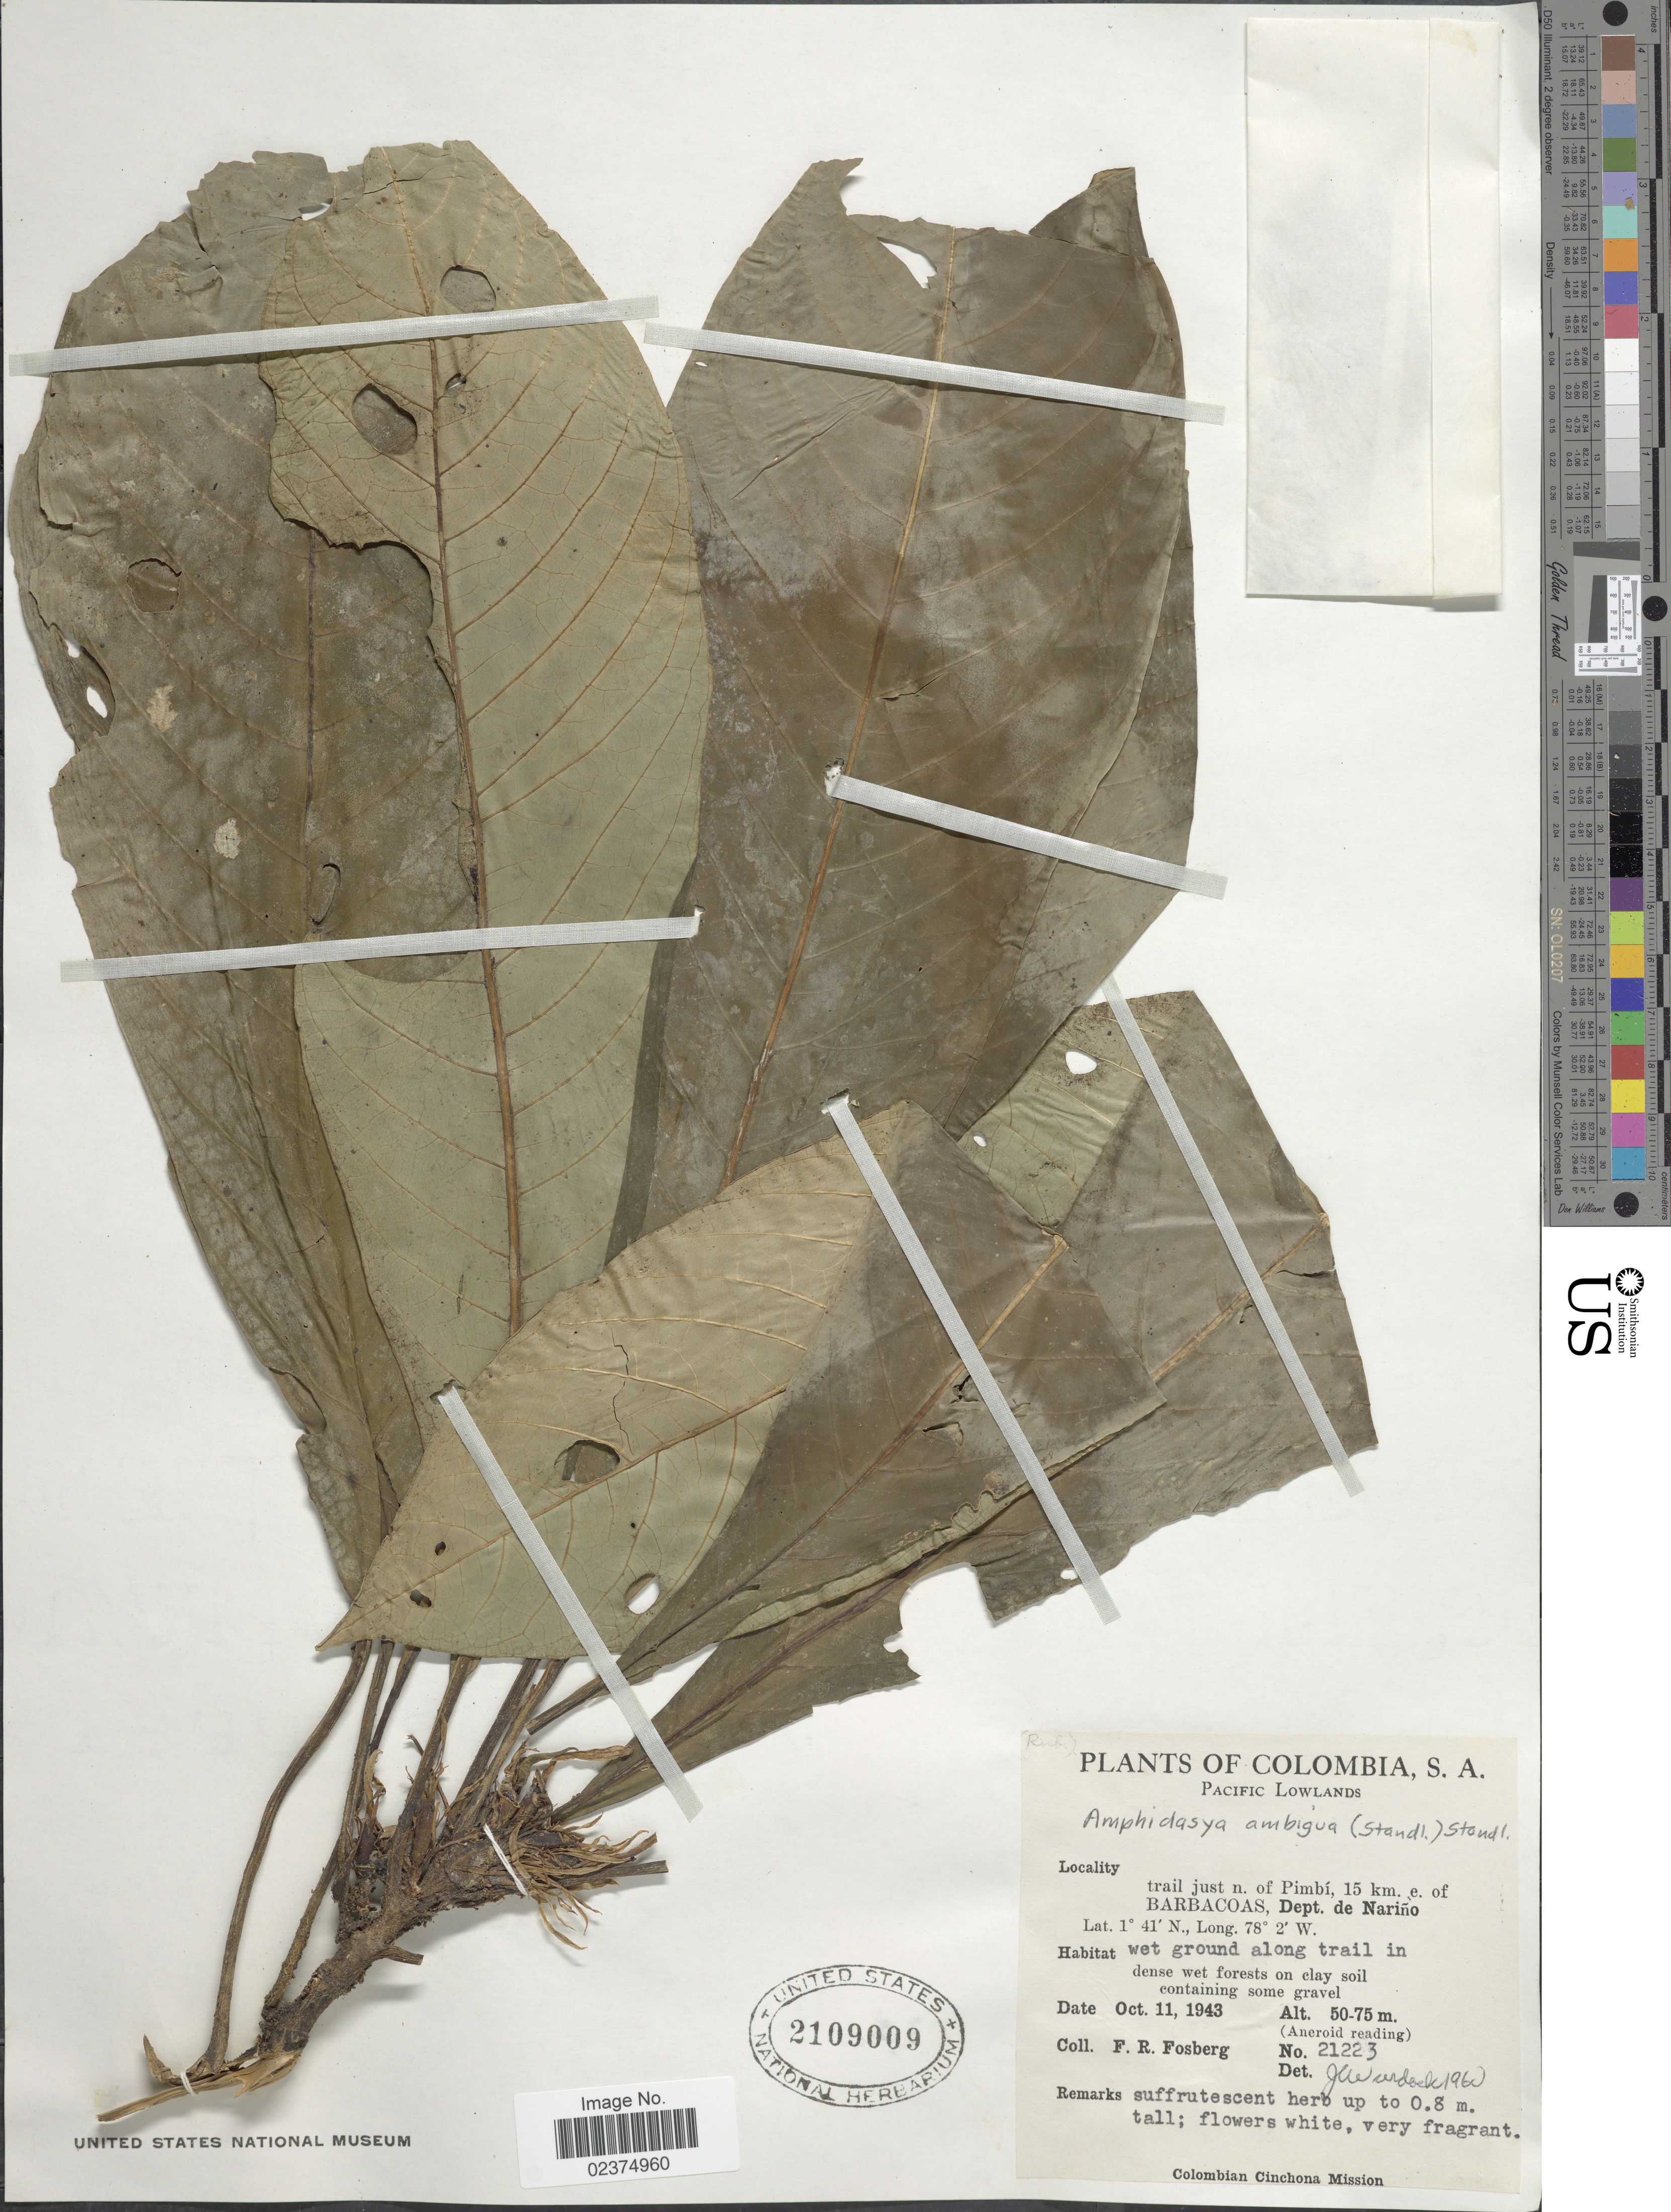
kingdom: Plantae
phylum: Tracheophyta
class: Magnoliopsida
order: Gentianales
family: Rubiaceae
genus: Amphidasya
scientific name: Amphidasya ambigua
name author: Standl.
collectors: F. R. Fosberg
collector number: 21223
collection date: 1943-10-11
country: Colombia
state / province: Nariño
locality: Pacific Lowlands, trail just n. of Pimbi, 15 km. e. of Barbacoas, along trail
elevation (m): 50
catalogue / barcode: US 2109009